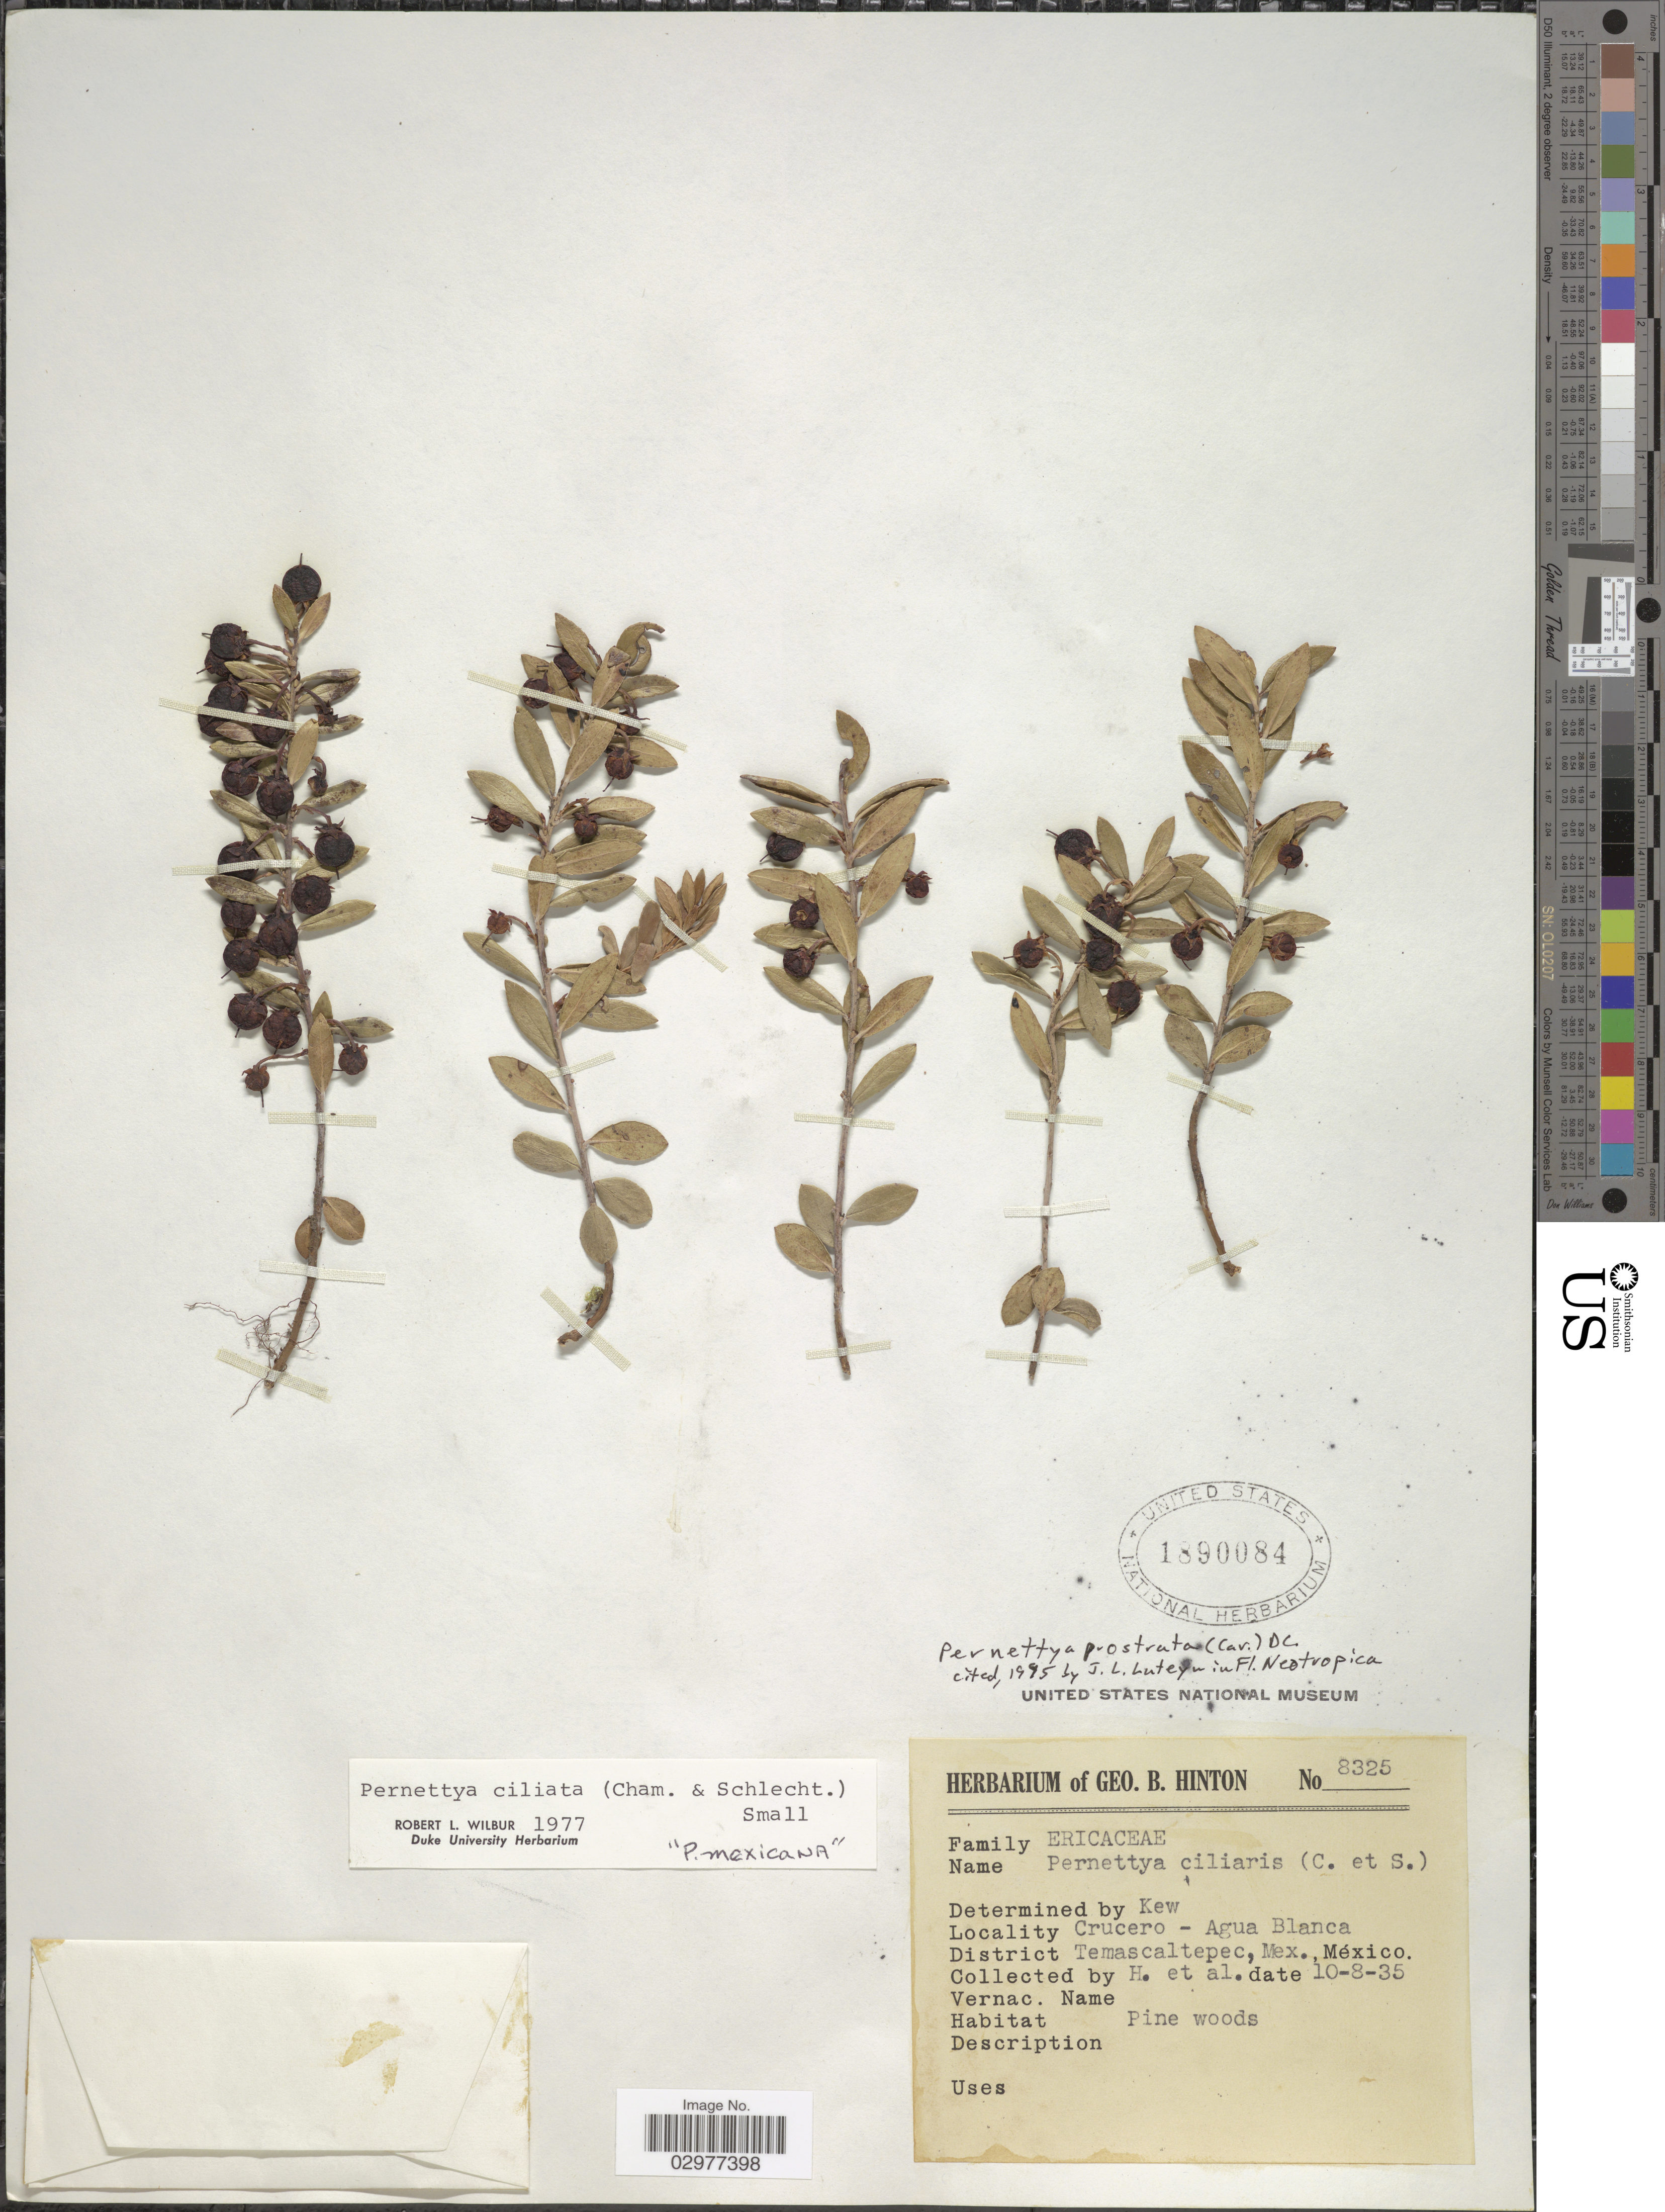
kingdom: Plantae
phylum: Tracheophyta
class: Magnoliopsida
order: Ericales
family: Ericaceae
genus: Pernettya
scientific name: Pernettya prostrata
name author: (Cav.) DC.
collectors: G. B. Hinton & et al.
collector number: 8325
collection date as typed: Transcribed d/m/y: 10/8/35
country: Mexico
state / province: México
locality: Crucero- Agua Blanca. District Temascaltepec.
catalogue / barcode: US 1890084